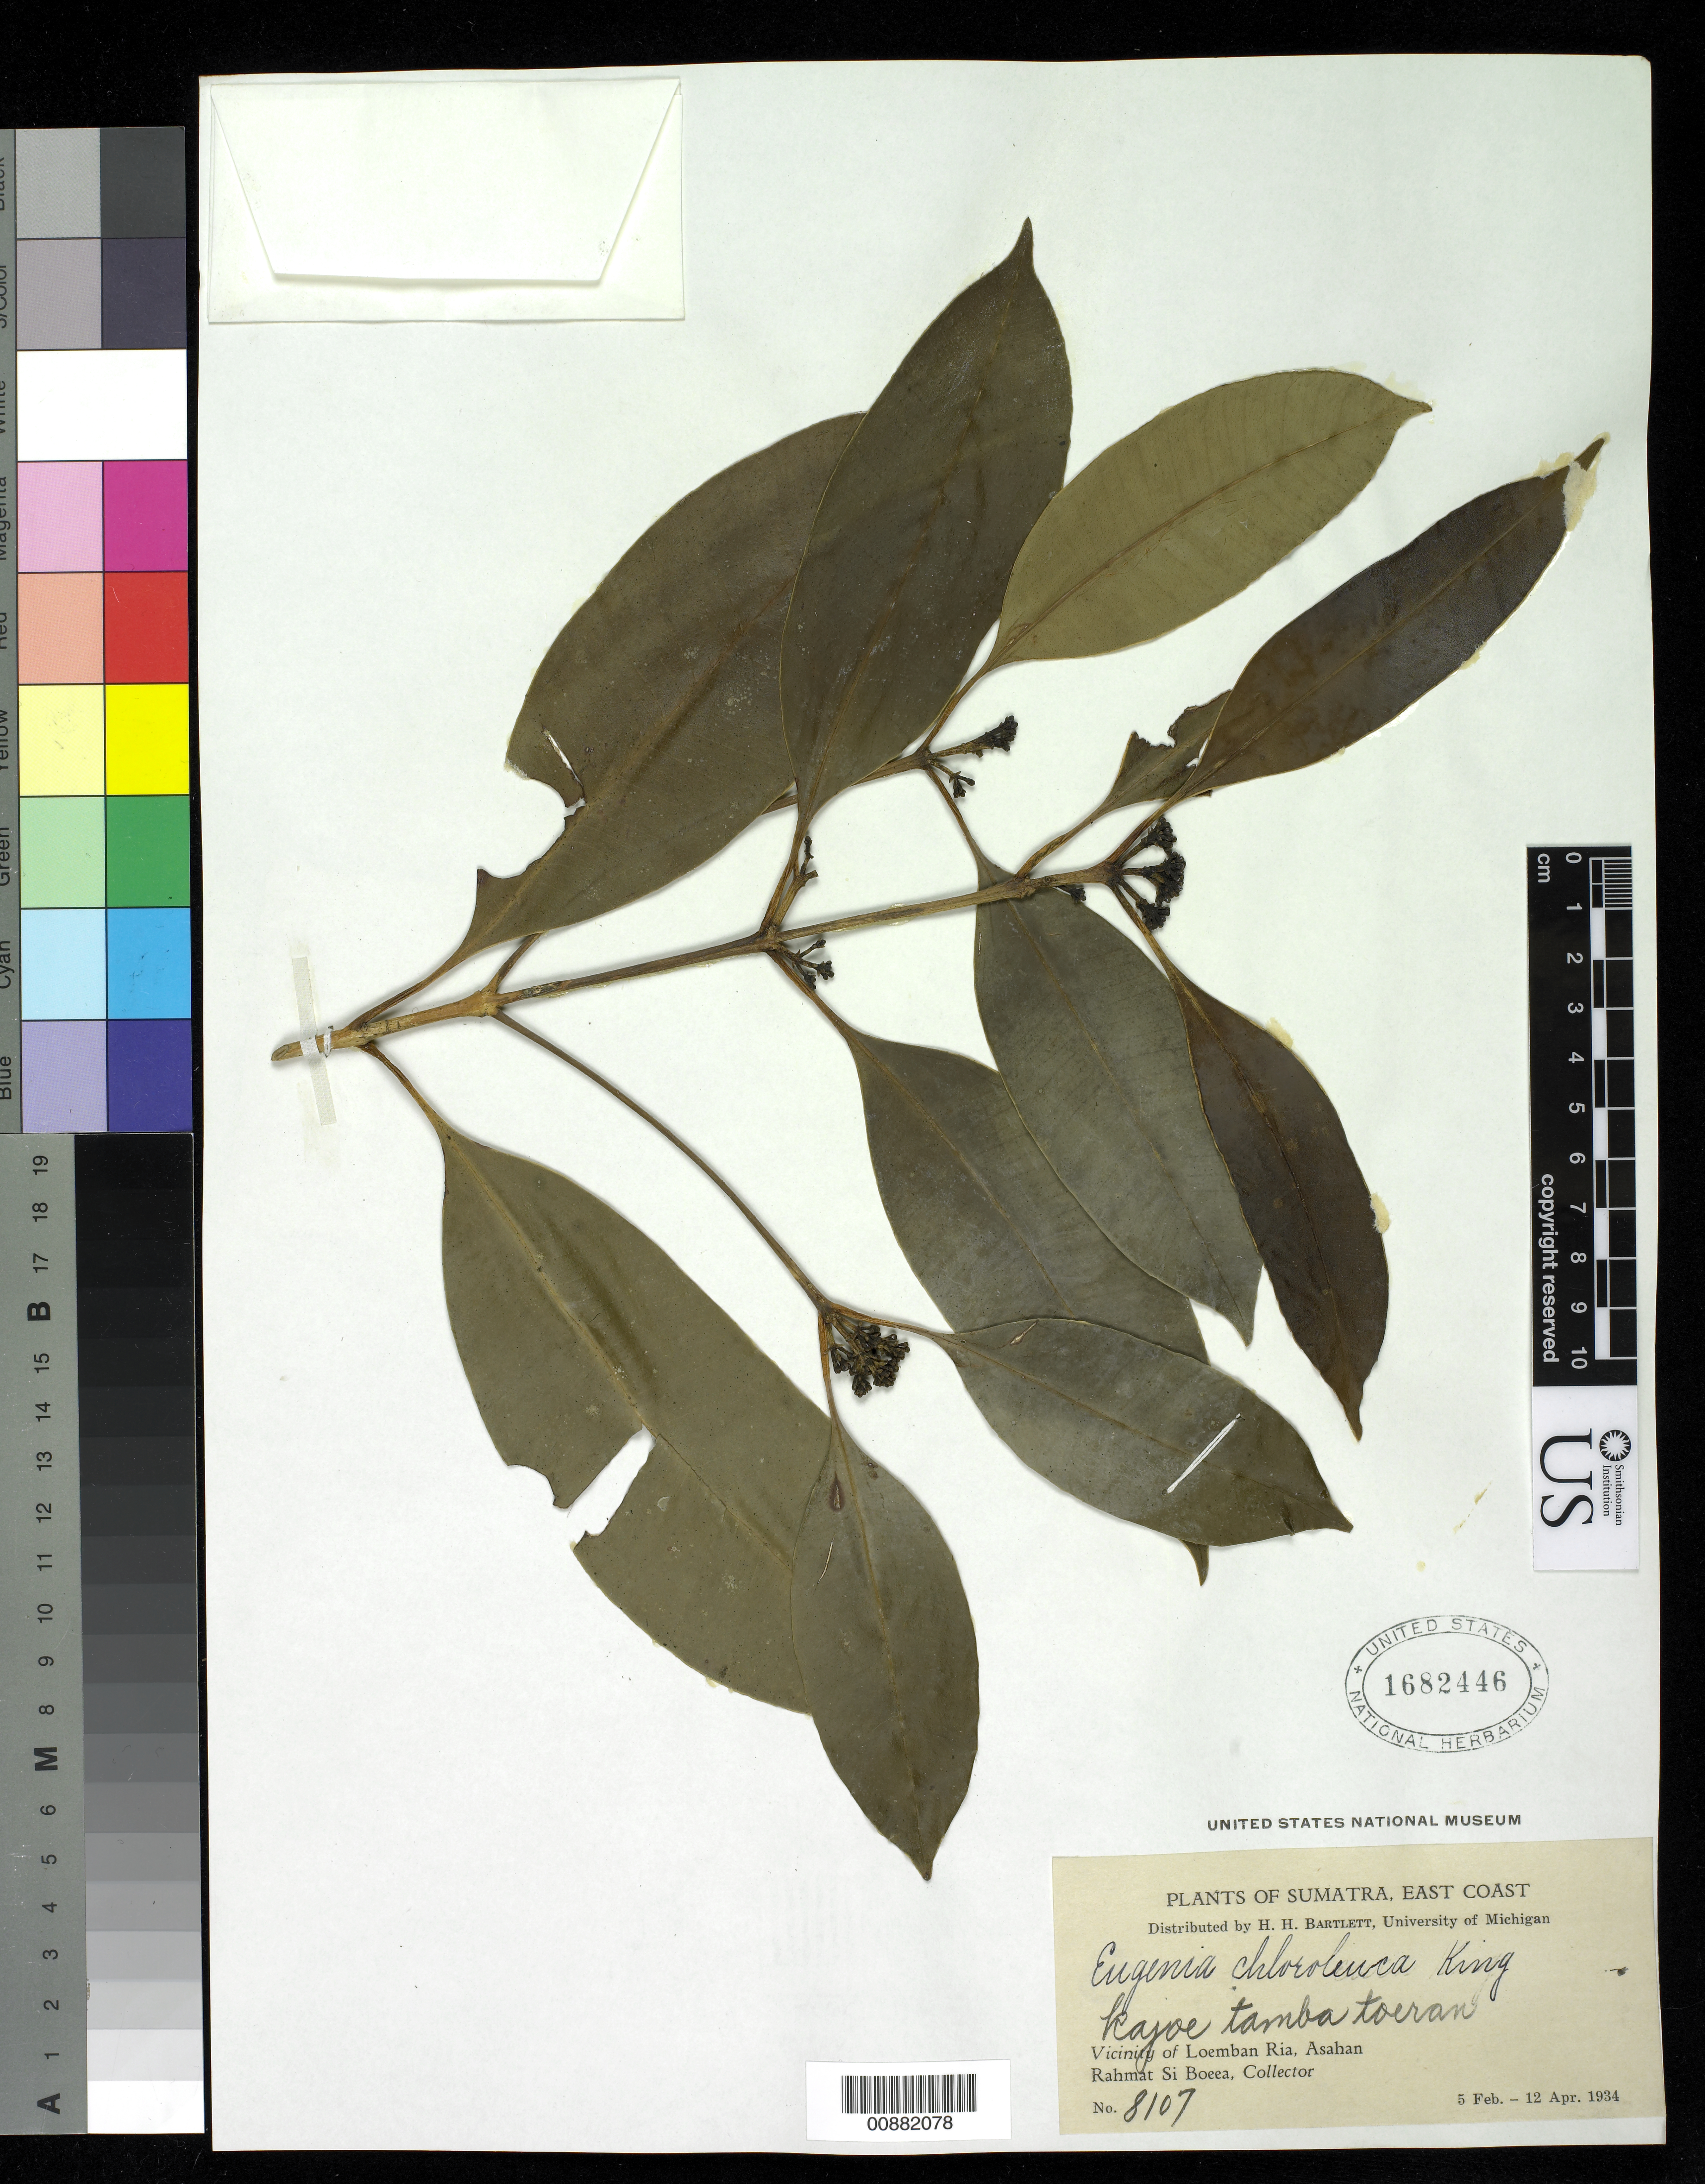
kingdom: Plantae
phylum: Tracheophyta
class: Magnoliopsida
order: Myrtales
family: Myrtaceae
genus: Syzygium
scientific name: Syzygium chloroleucum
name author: (King) Masam.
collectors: Rahmat Si Boeea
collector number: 8107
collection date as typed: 05 Feb 1934 to 12 Apr 1934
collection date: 1934-02-05/1934-04-12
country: Indonesia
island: Sumatra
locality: East Coast; Vicinity of Loemban Ria, Asahan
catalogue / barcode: US 1682446